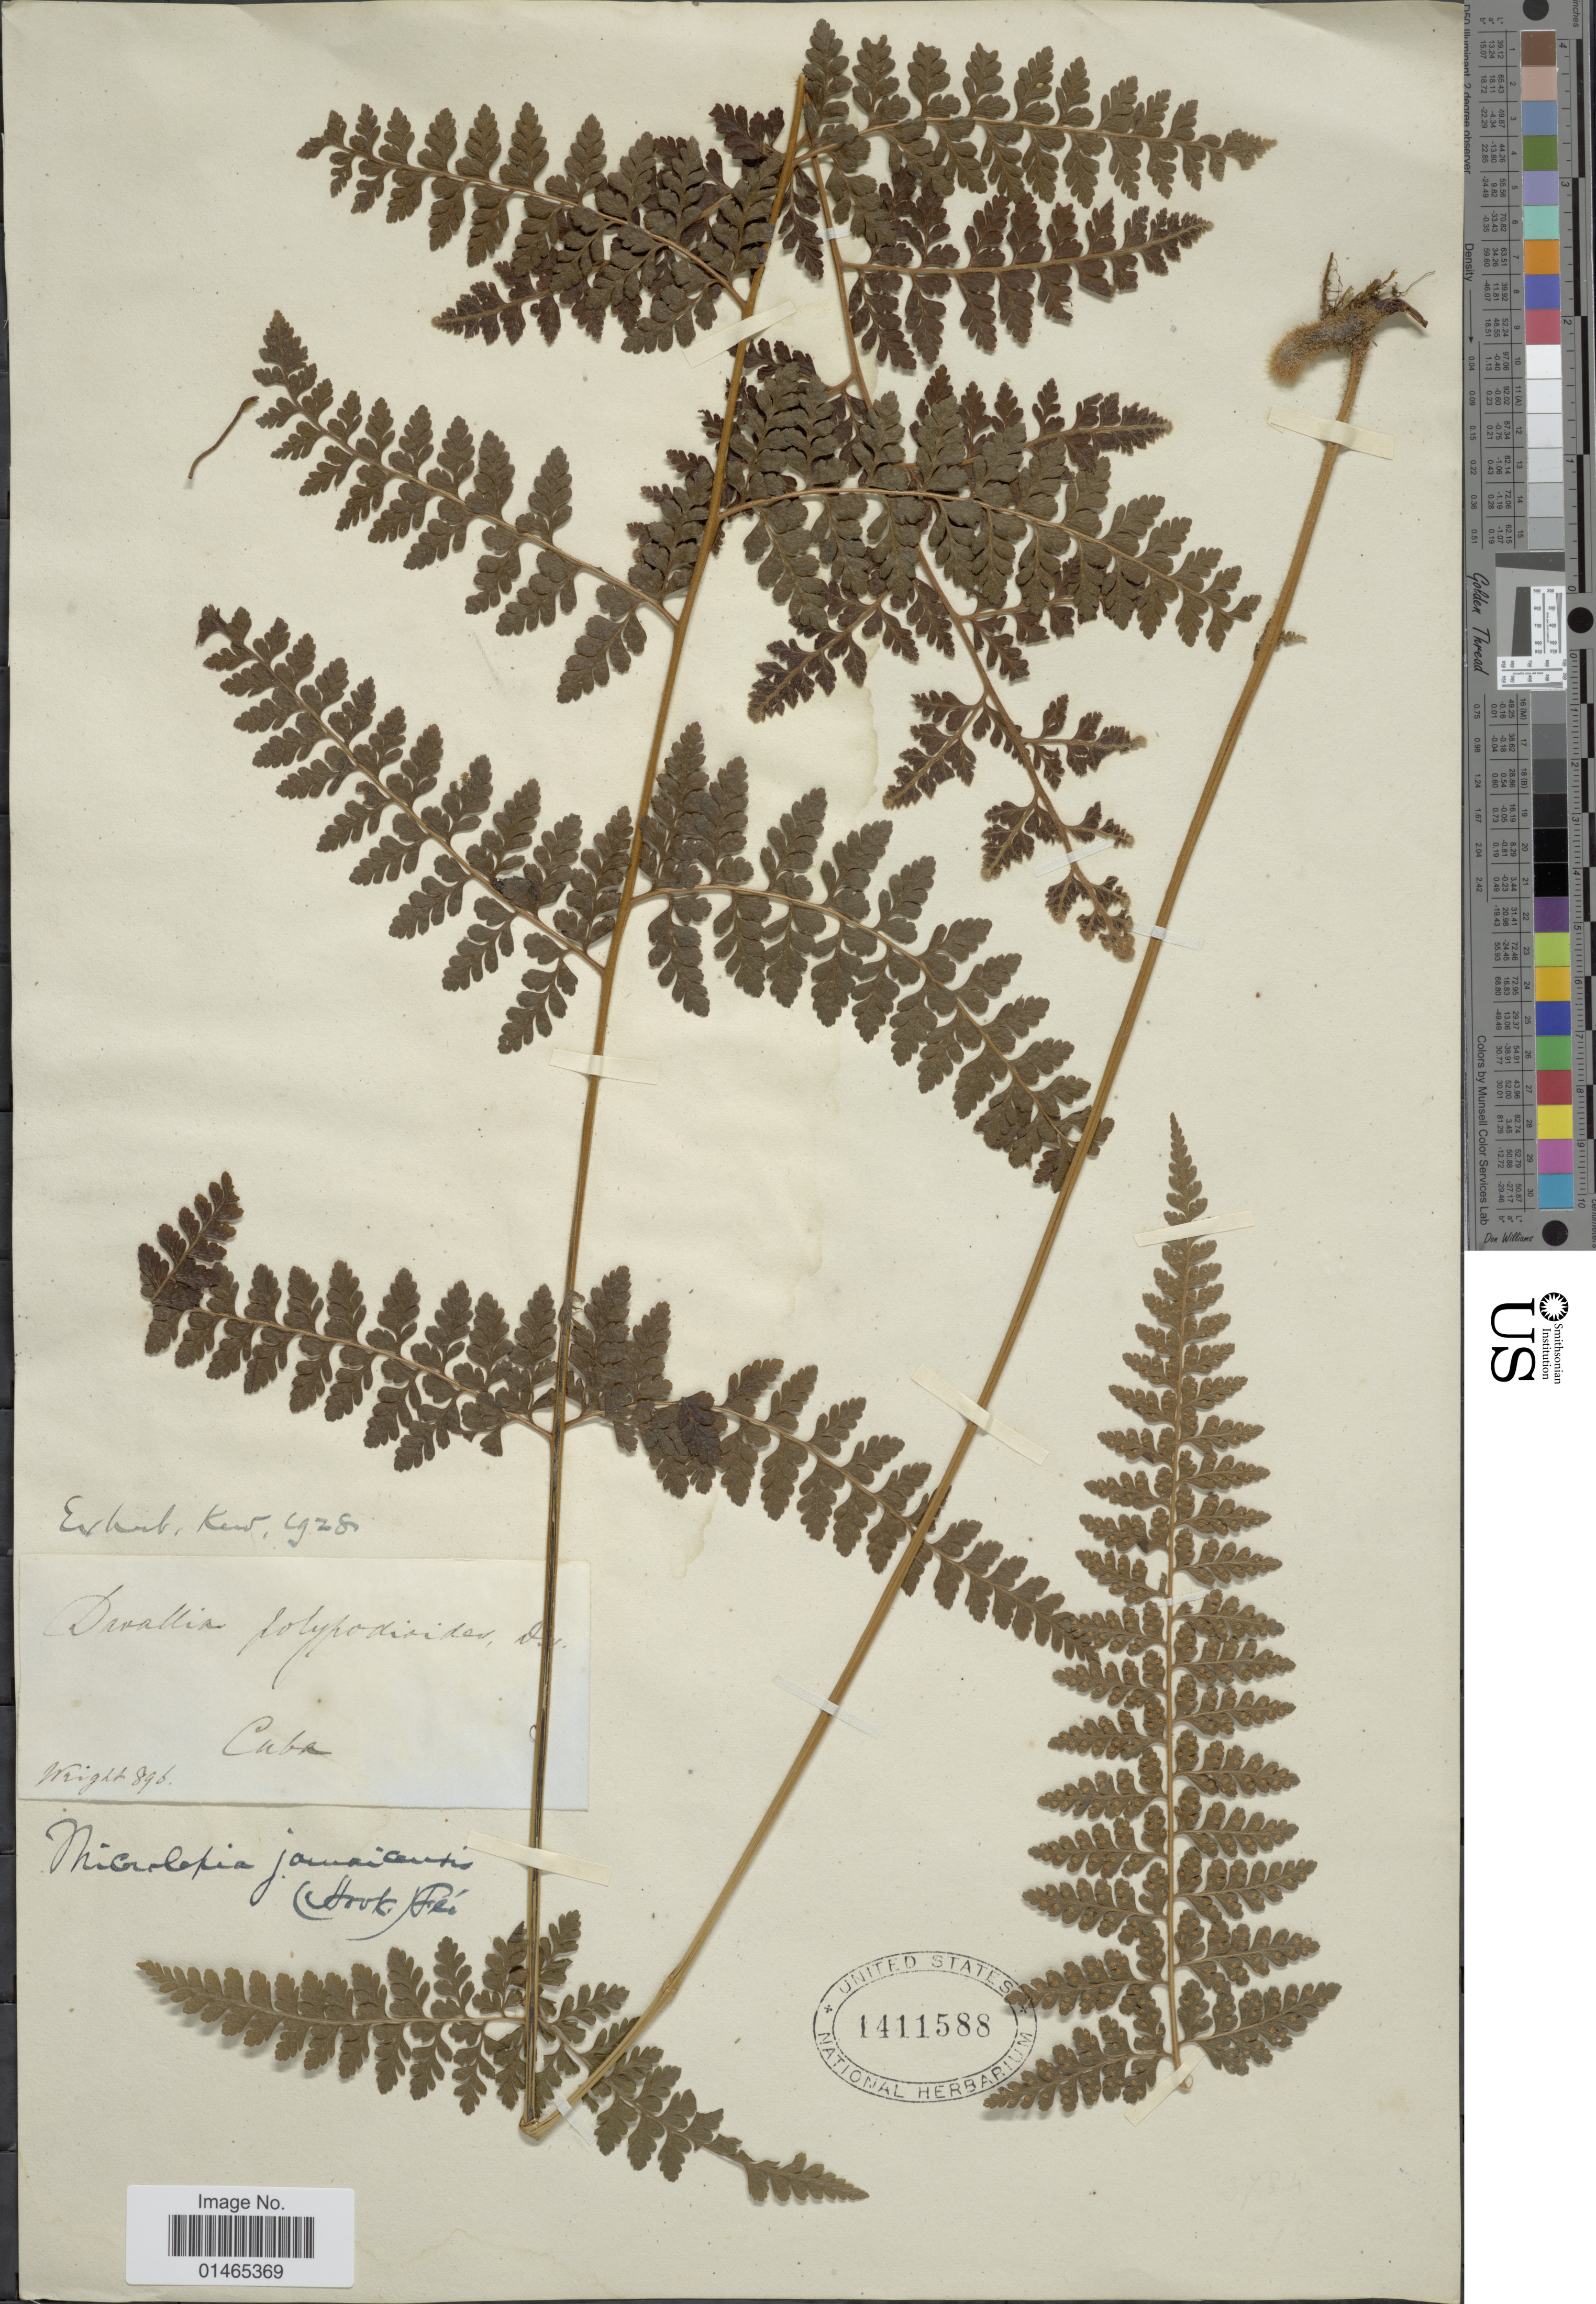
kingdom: Plantae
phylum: Tracheophyta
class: Polypodiopsida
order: Polypodiales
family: Dennstaedtiaceae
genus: Microlepia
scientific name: Microlepia jamaicensis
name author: (Hook.) Fée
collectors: Wright, --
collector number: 896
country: Cuba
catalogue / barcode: US 1411588